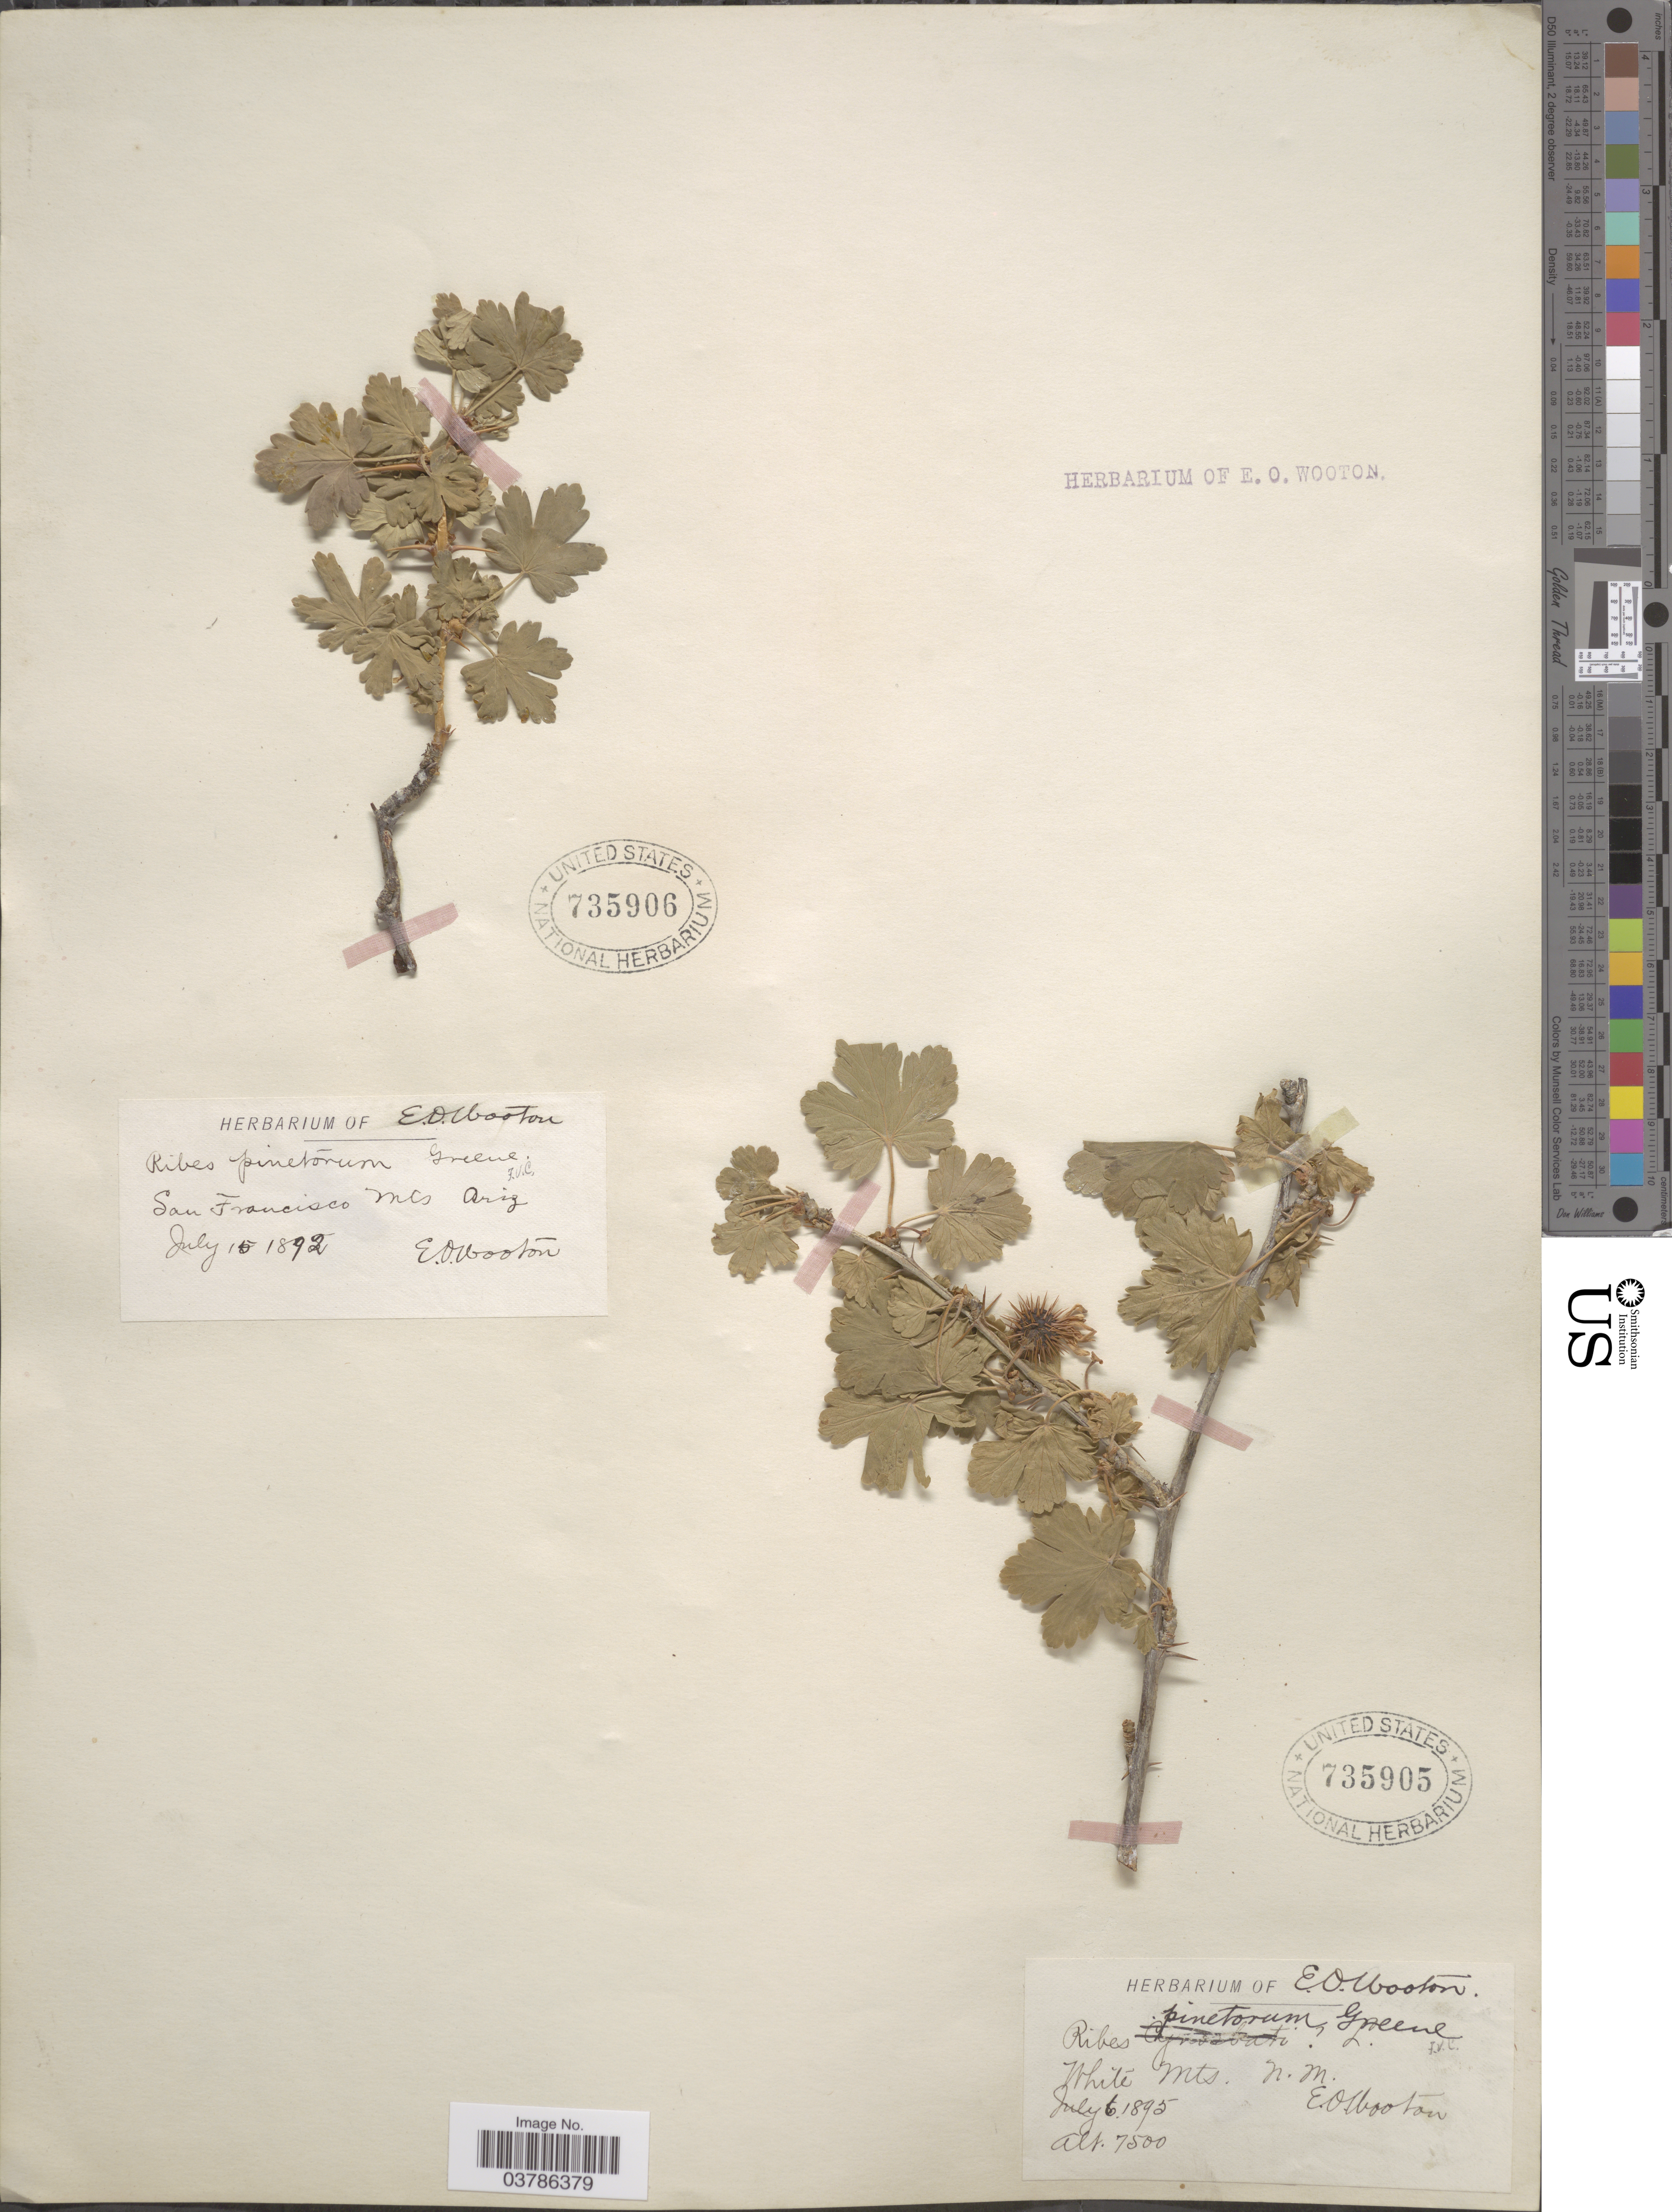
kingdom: Plantae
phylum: Tracheophyta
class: Magnoliopsida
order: Saxifragales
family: Grossulariaceae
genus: Ribes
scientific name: Ribes pinetorum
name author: Greene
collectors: E. O. Wooton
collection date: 1895-07-06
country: United States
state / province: New Mexico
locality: White Mts.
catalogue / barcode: US 735905-2